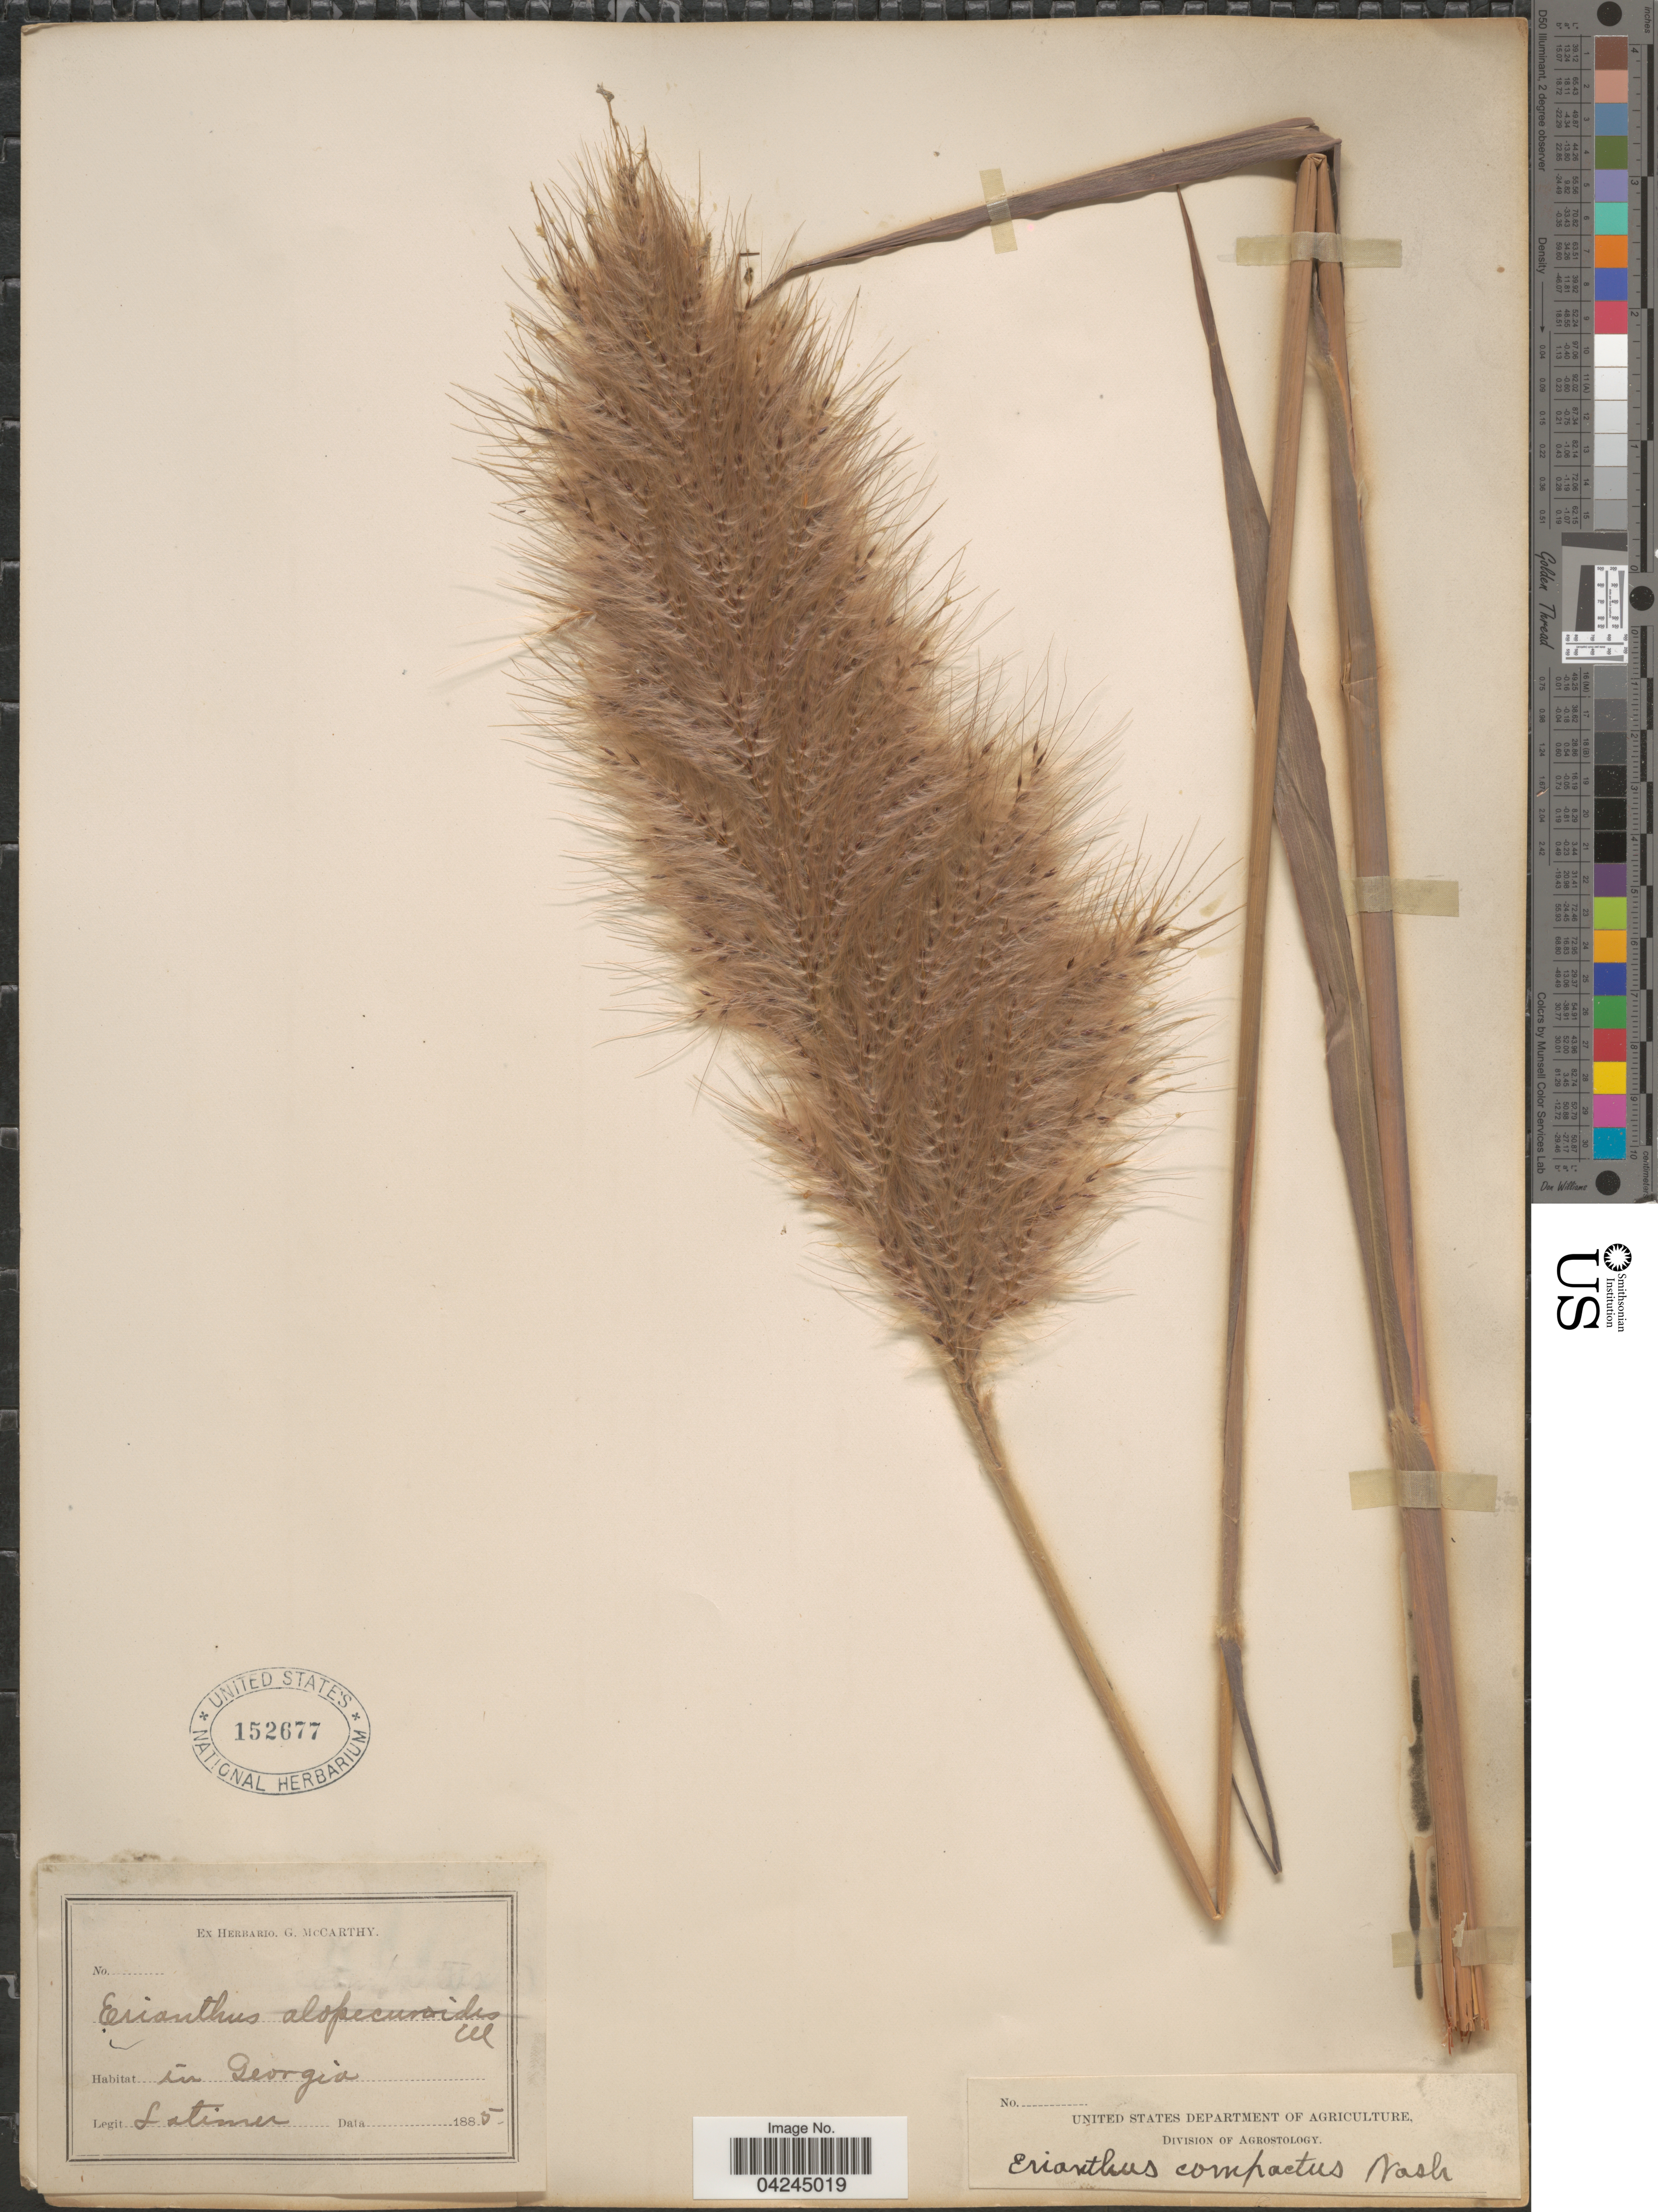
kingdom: Plantae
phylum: Tracheophyta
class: Liliopsida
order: Poales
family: Poaceae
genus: Erianthus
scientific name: Erianthus giganteus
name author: (Walter) P. Beauv.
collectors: Latimer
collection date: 1885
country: United States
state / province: Georgia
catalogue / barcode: US 152677